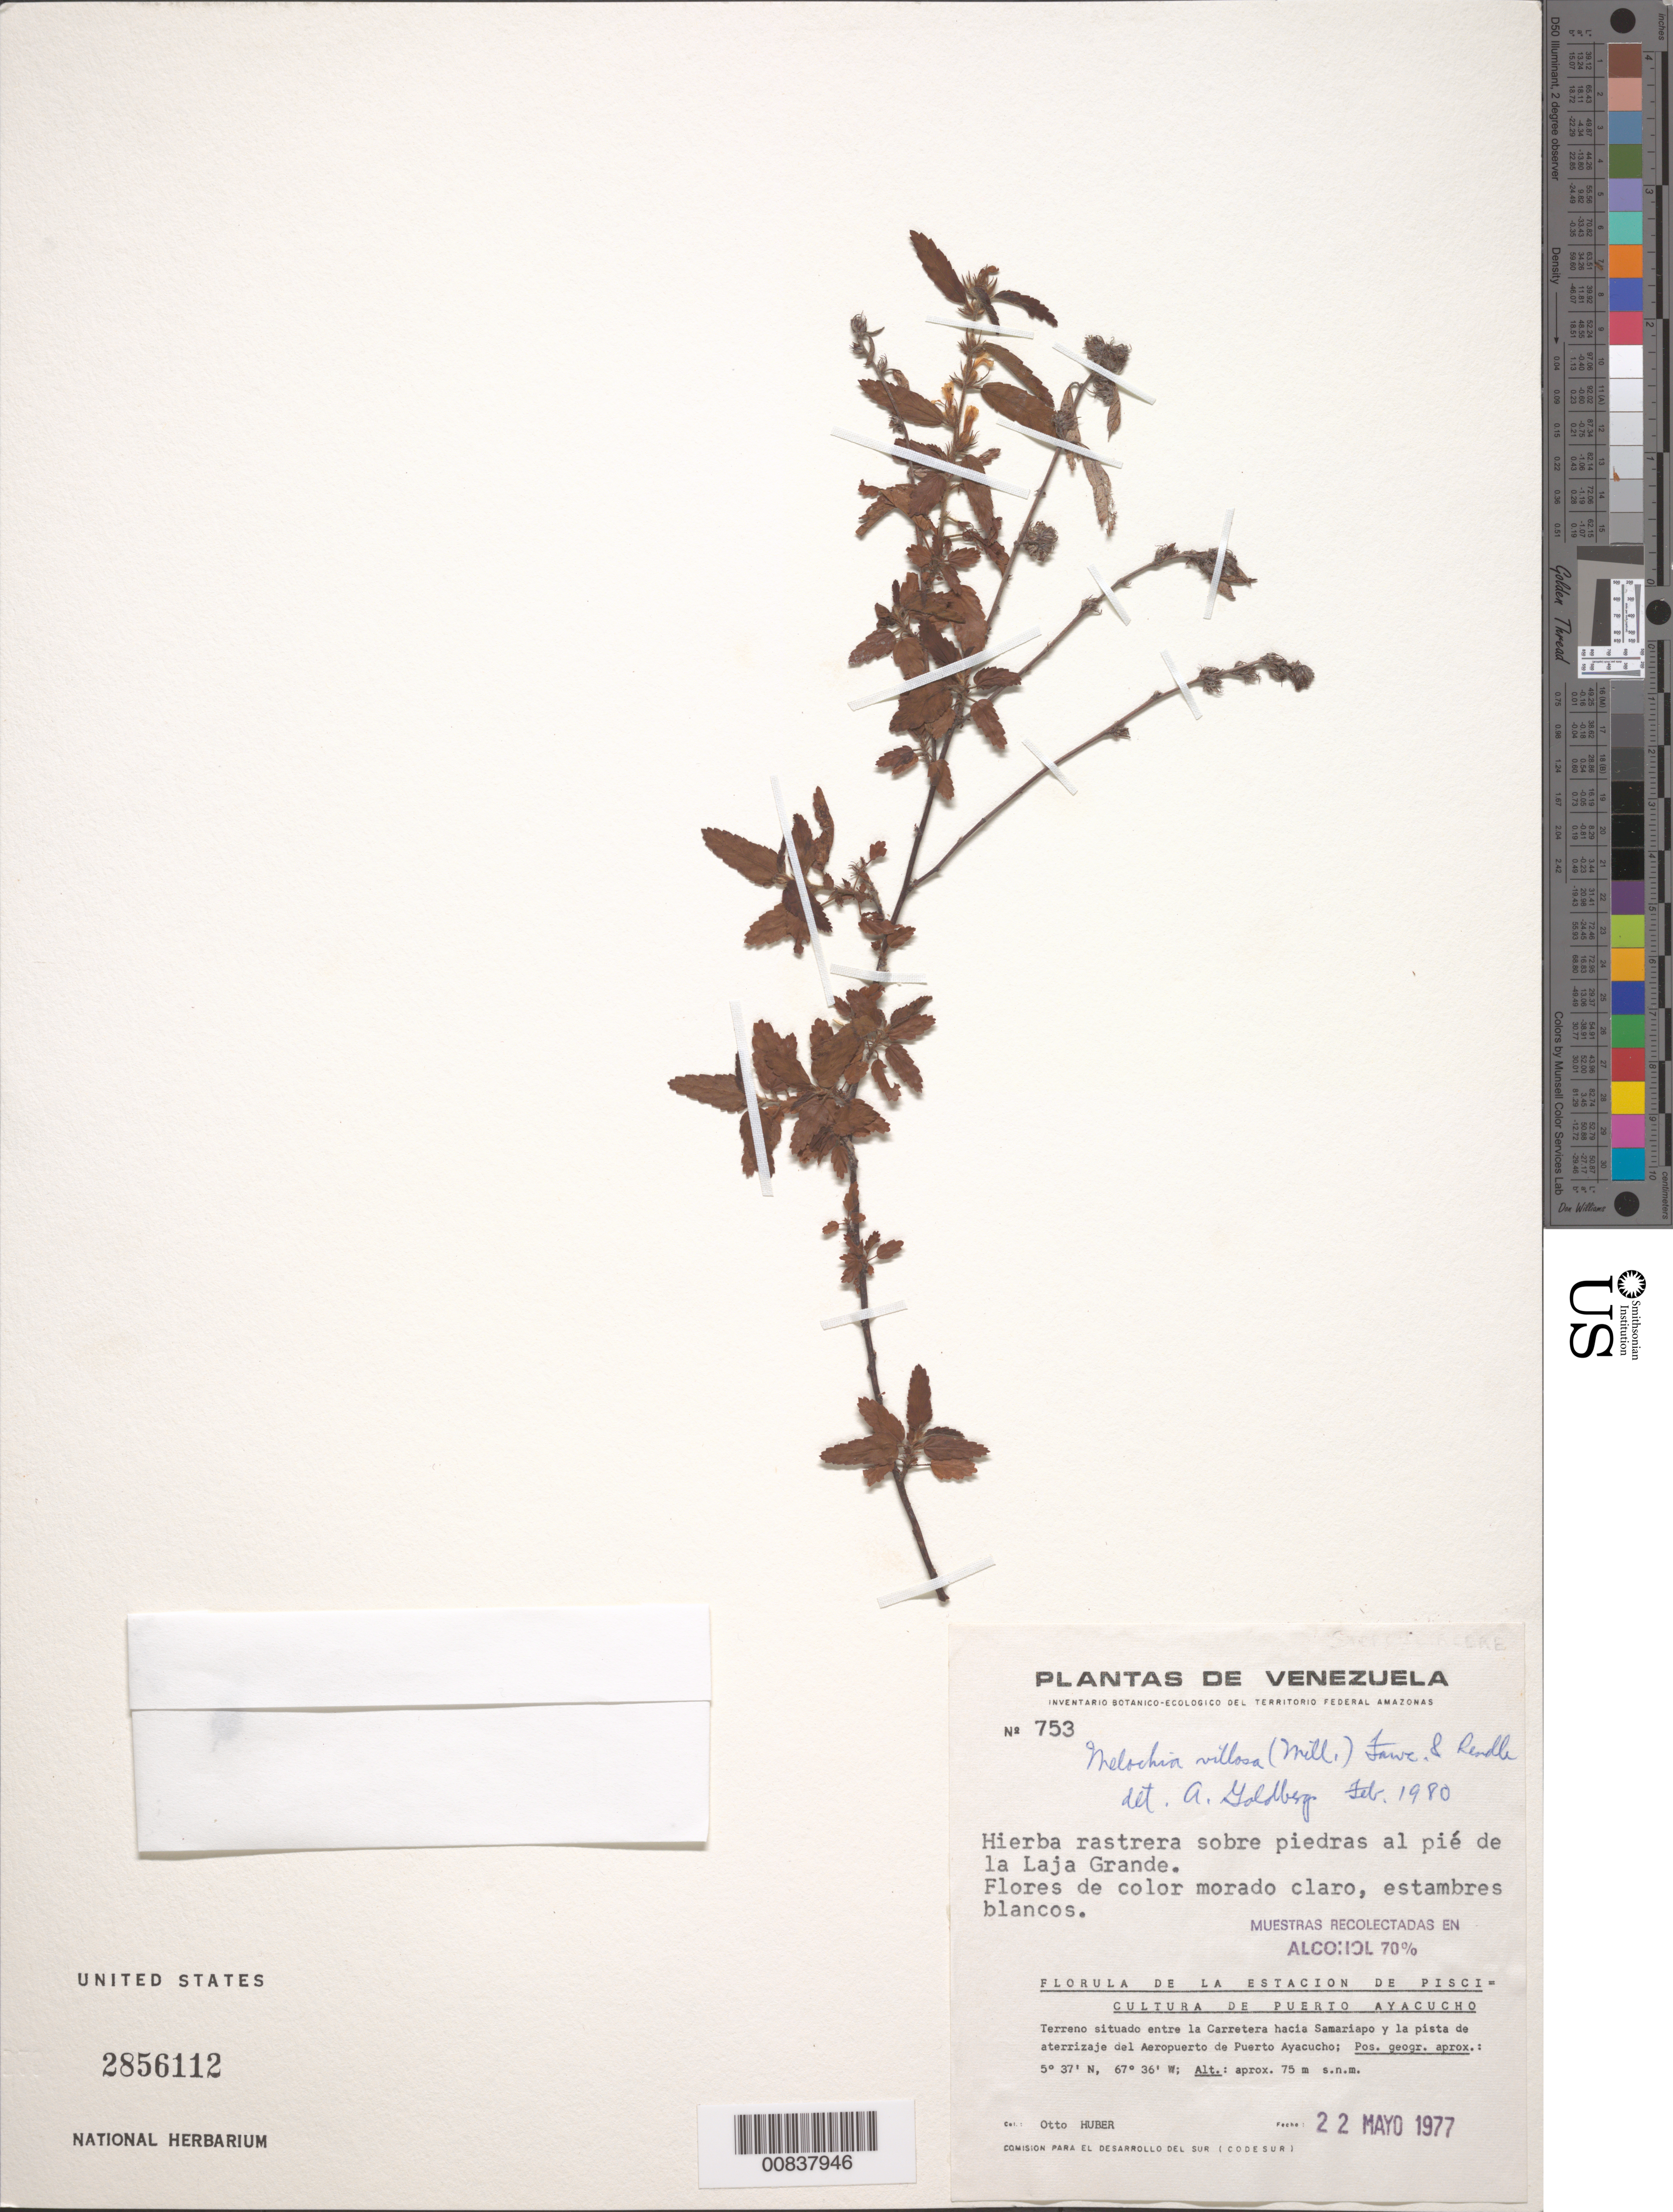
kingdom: Plantae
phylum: Tracheophyta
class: Magnoliopsida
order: Malvales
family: Malvaceae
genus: Melochia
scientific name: Melochia villosa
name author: (Mill.) Fawc. & Rendle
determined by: Goldberg, Aaron, (US), NMNH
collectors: O. Huber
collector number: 753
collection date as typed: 22-May-77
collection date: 1977-05-22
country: Venezuela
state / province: Amazonas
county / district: Atures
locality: Puerto Ayacucho, carretera hacia Samariapo y la pista de aterrizaje del Aeropuerto de Puerto Ayacucho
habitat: Sobre piedras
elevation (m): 75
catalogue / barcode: US 2856112